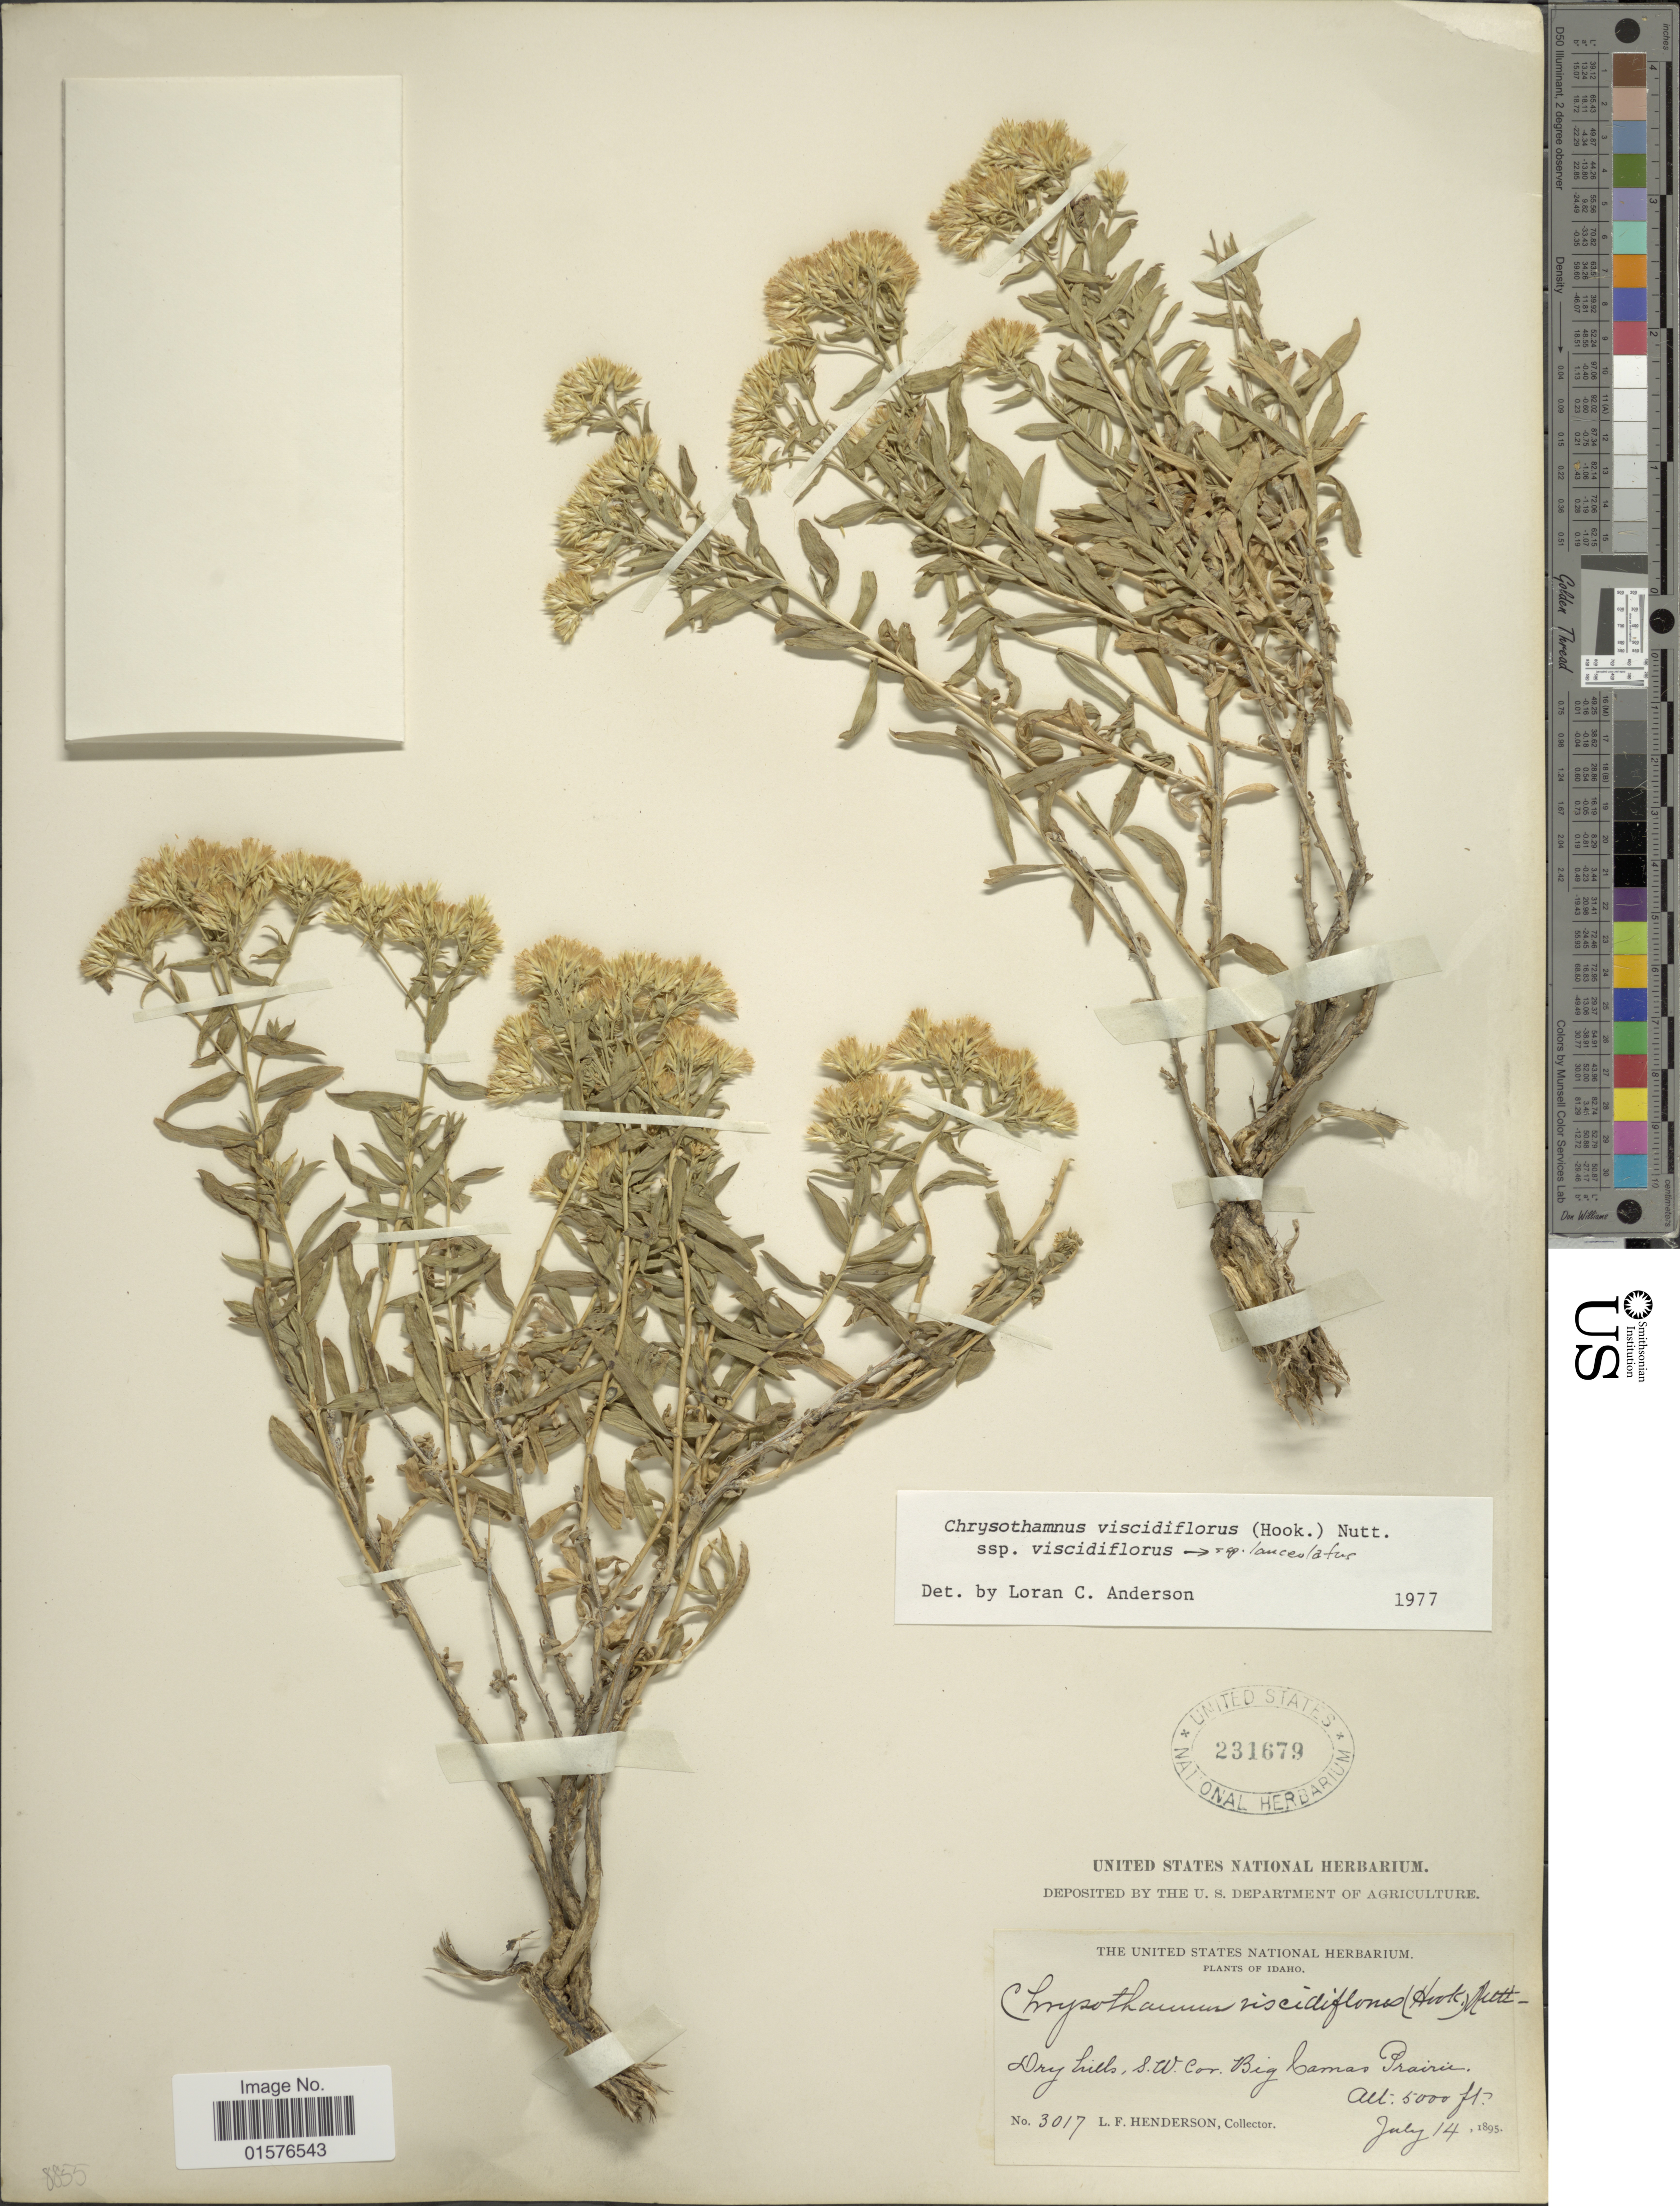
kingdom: Plantae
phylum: Tracheophyta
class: Magnoliopsida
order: Asterales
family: Asteraceae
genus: Chrysothamnus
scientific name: Chrysothamnus viscidiflorus subsp. lanceolatus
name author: (Nutt.) H.M. Hall & Clem.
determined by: Urbatsch, Lowell E., Curator (LSU), Louisiana State University (UNITED STATES)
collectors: L. Henderson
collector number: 3017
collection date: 1895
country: United States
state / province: Idaho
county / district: Blaine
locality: Dry hills, S.W. Cor. Big Camas Prairie.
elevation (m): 1524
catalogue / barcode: US 231679